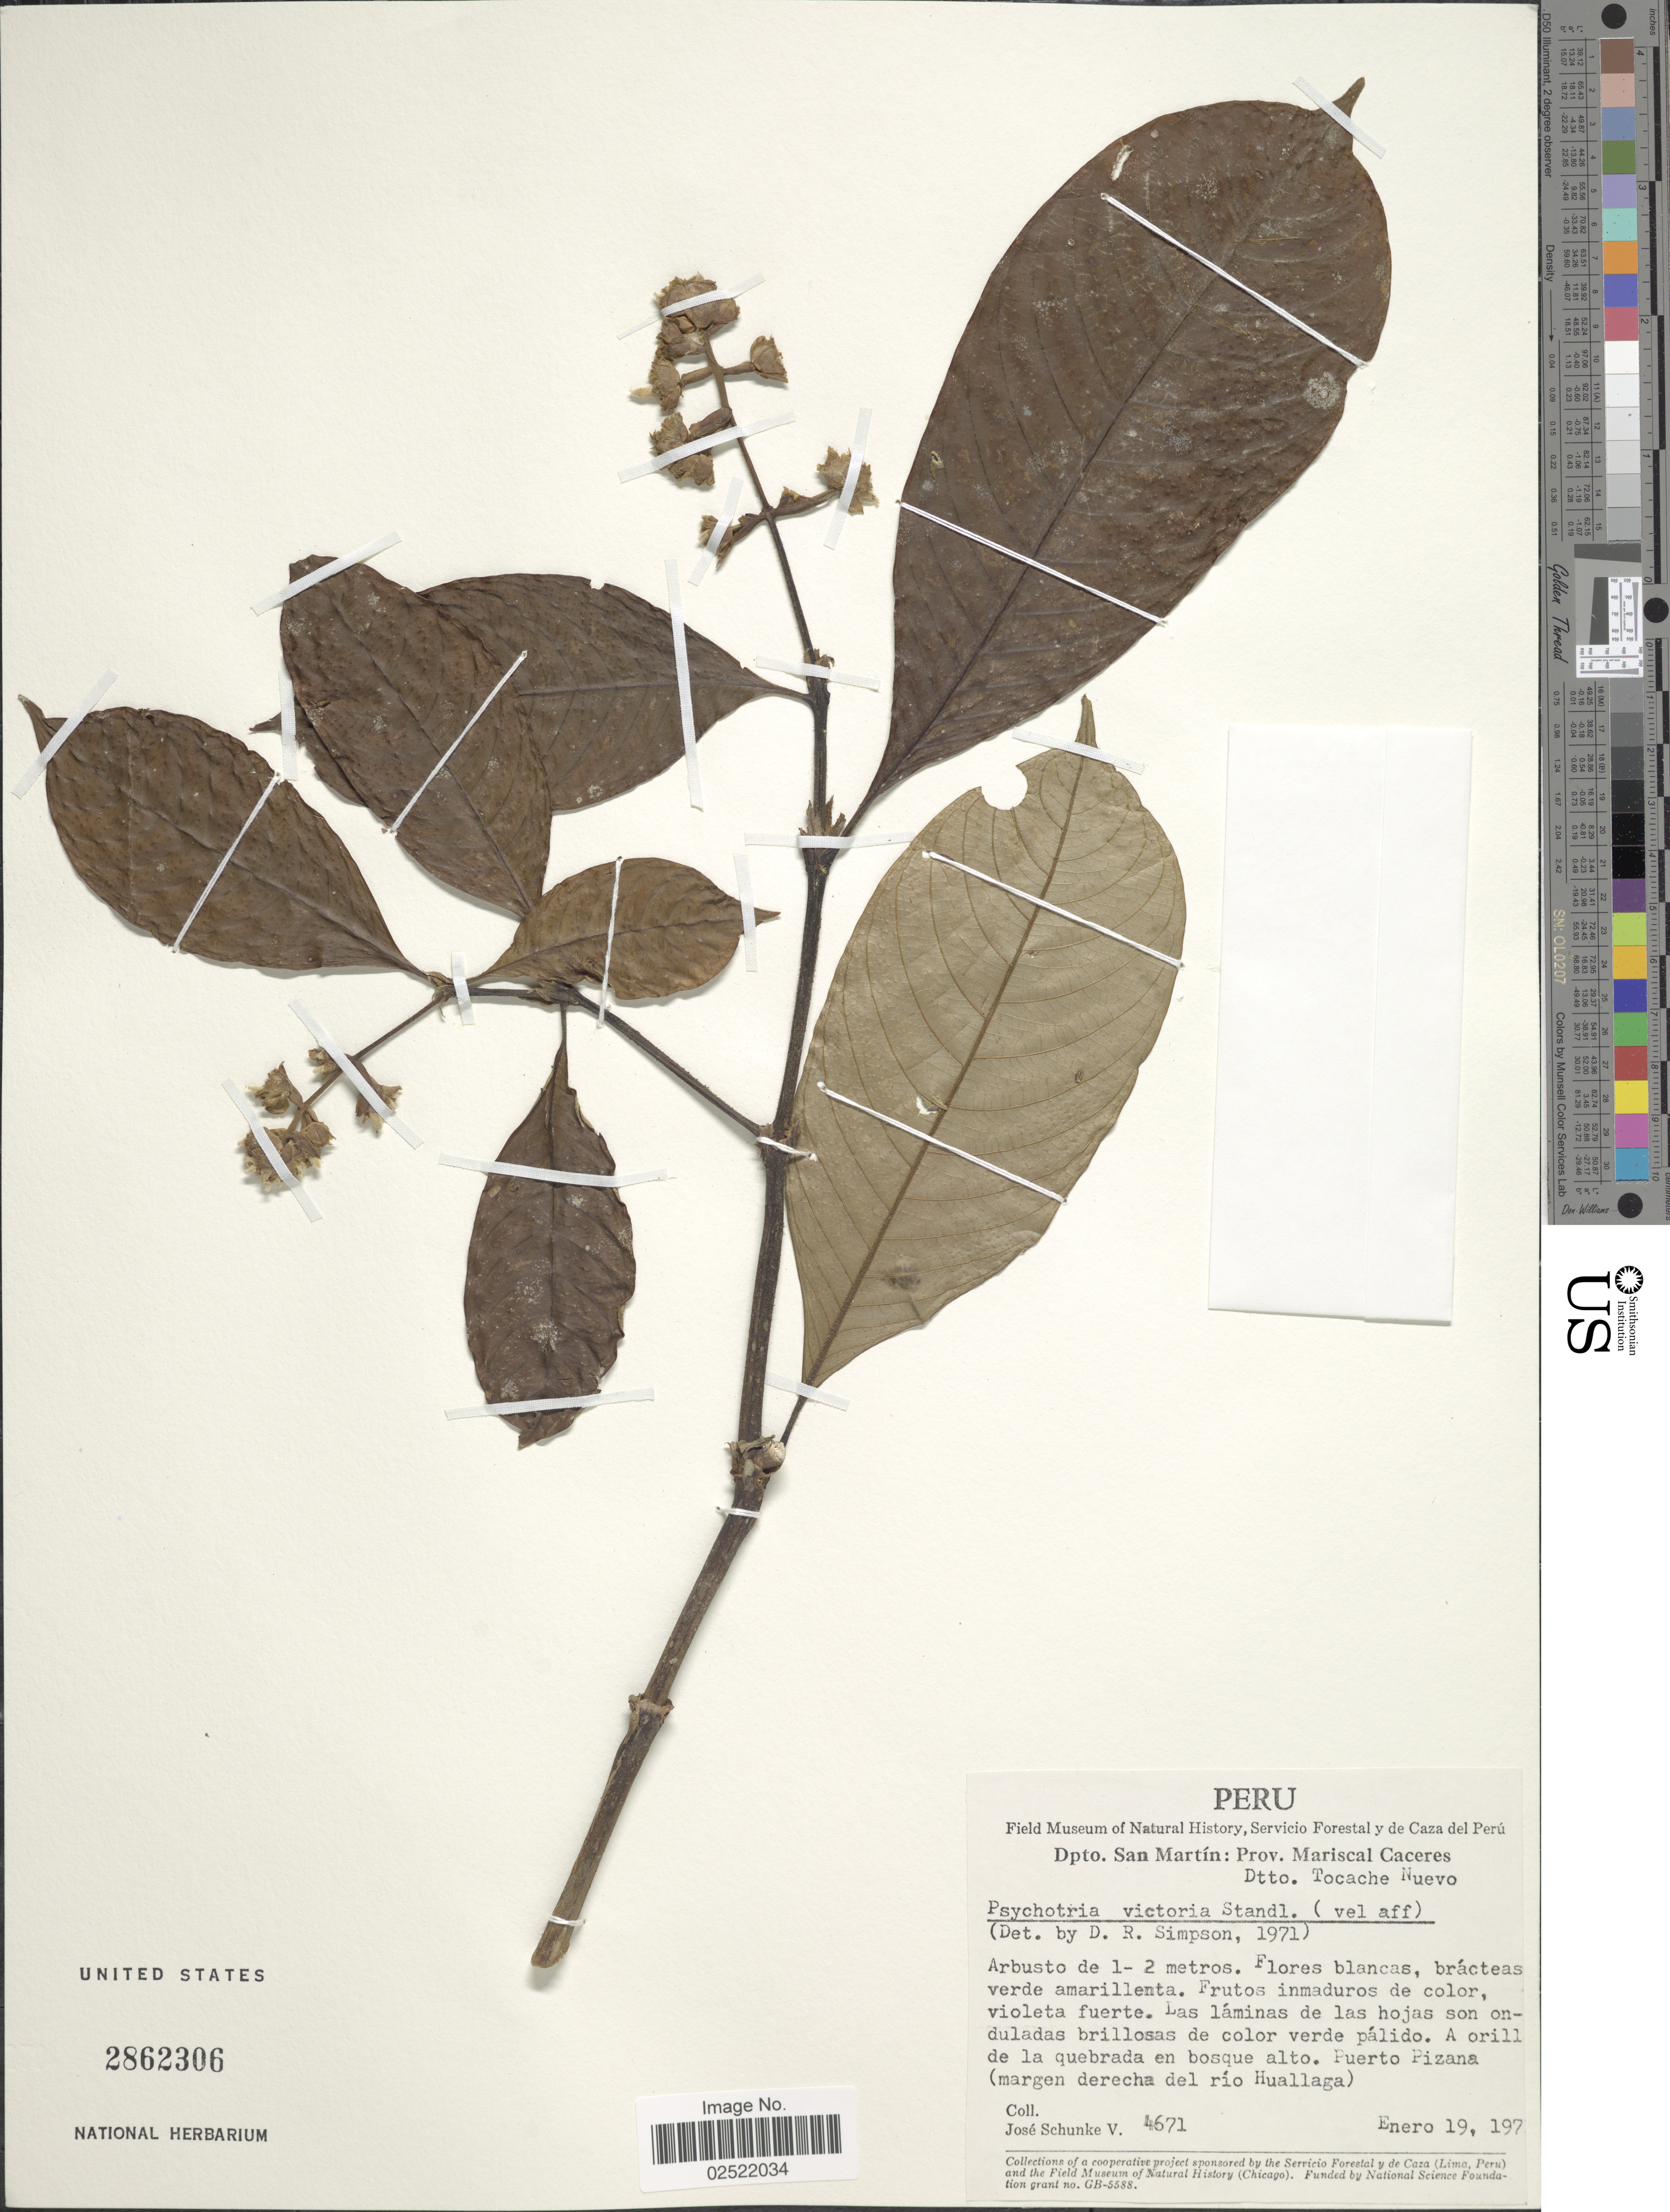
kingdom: Plantae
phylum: Tracheophyta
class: Magnoliopsida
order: Gentianales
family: Rubiaceae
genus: Psychotria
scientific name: Psychotria victoriae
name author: Standl.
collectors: J. Schunke Vigo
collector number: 4671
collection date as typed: Enero 19, 197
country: Peru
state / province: San Martín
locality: Prov. Mariscal Caceres. Dtto. Tocache Nuevo. Puerto Pizana (margen derecha del rio Huallaga)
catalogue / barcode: US 2862306